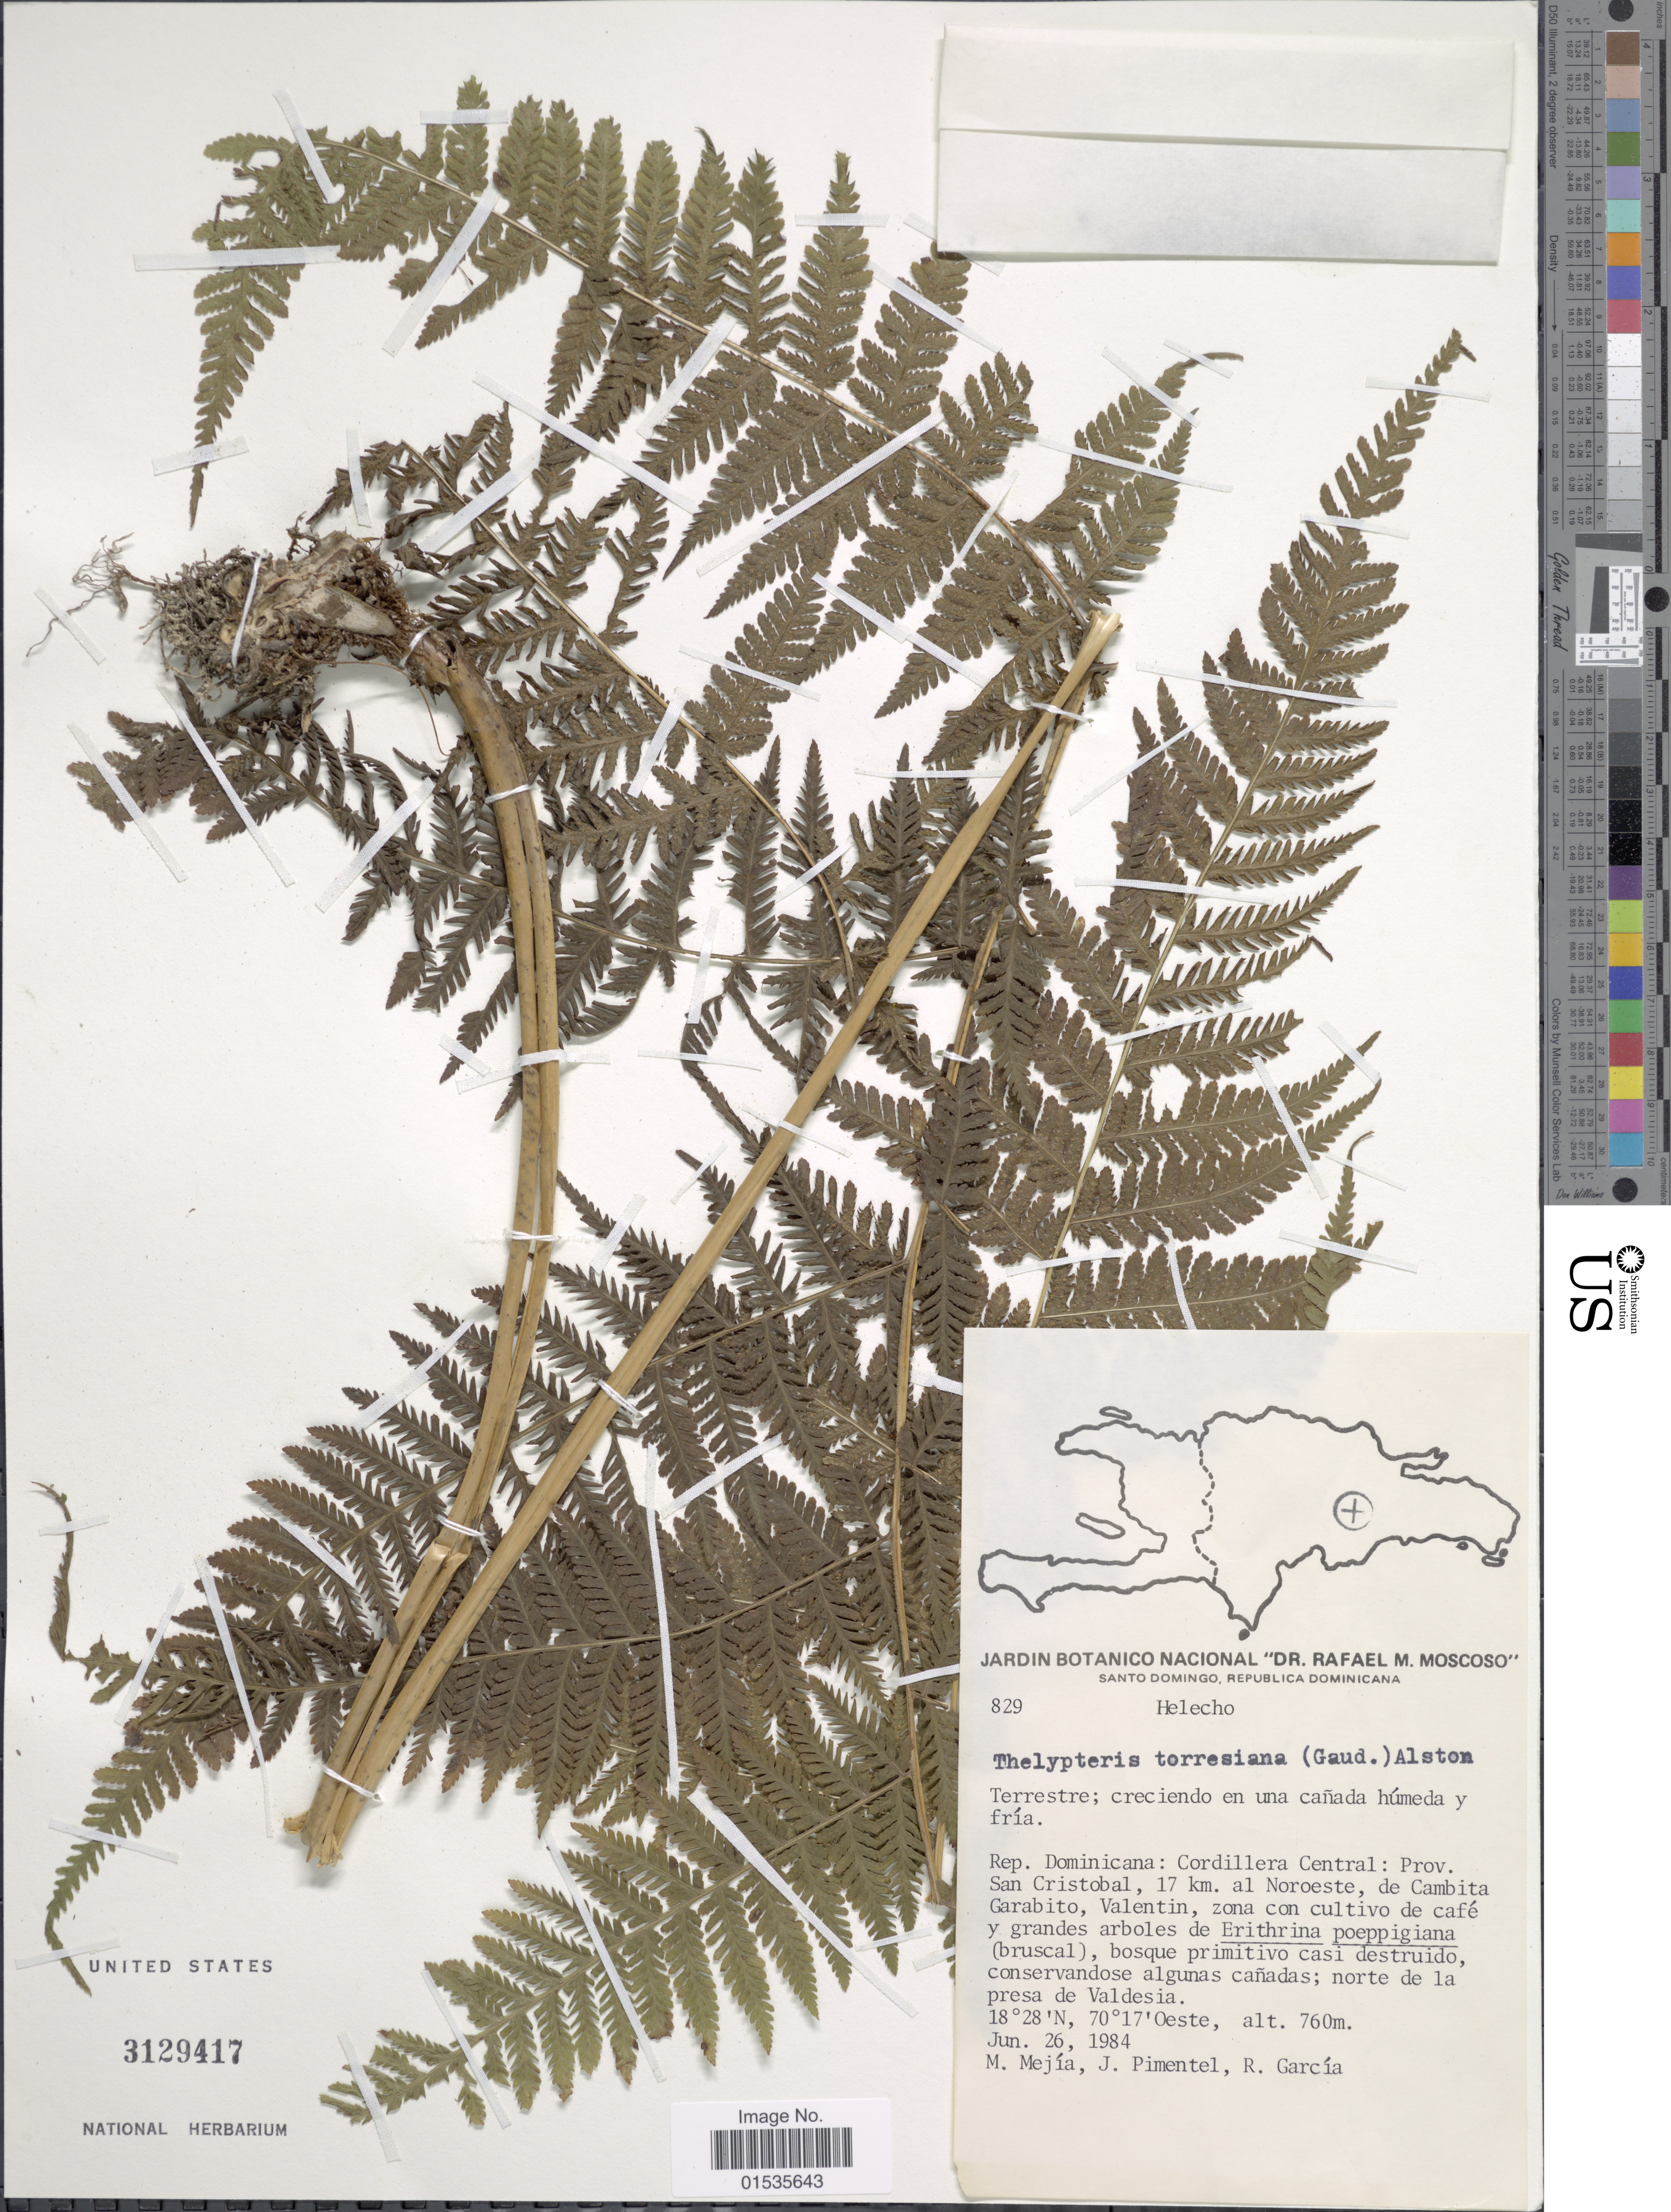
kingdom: Plantae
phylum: Tracheophyta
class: Polypodiopsida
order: Polypodiales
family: Thelypteridaceae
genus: Macrothelypteris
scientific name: Macrothelypteris torresiana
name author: (Gaudich.) Ching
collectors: M. Mejia, J. Pimental & R. García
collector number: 829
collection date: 1984-06-26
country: Dominican Republic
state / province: San Cristóbal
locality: Rep. Dominicana: Cordillera Centra: Prov. San Cristobal, 27 km al Noroeste, de Cambita Garabito, Valentin.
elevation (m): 760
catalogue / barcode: US 3129417